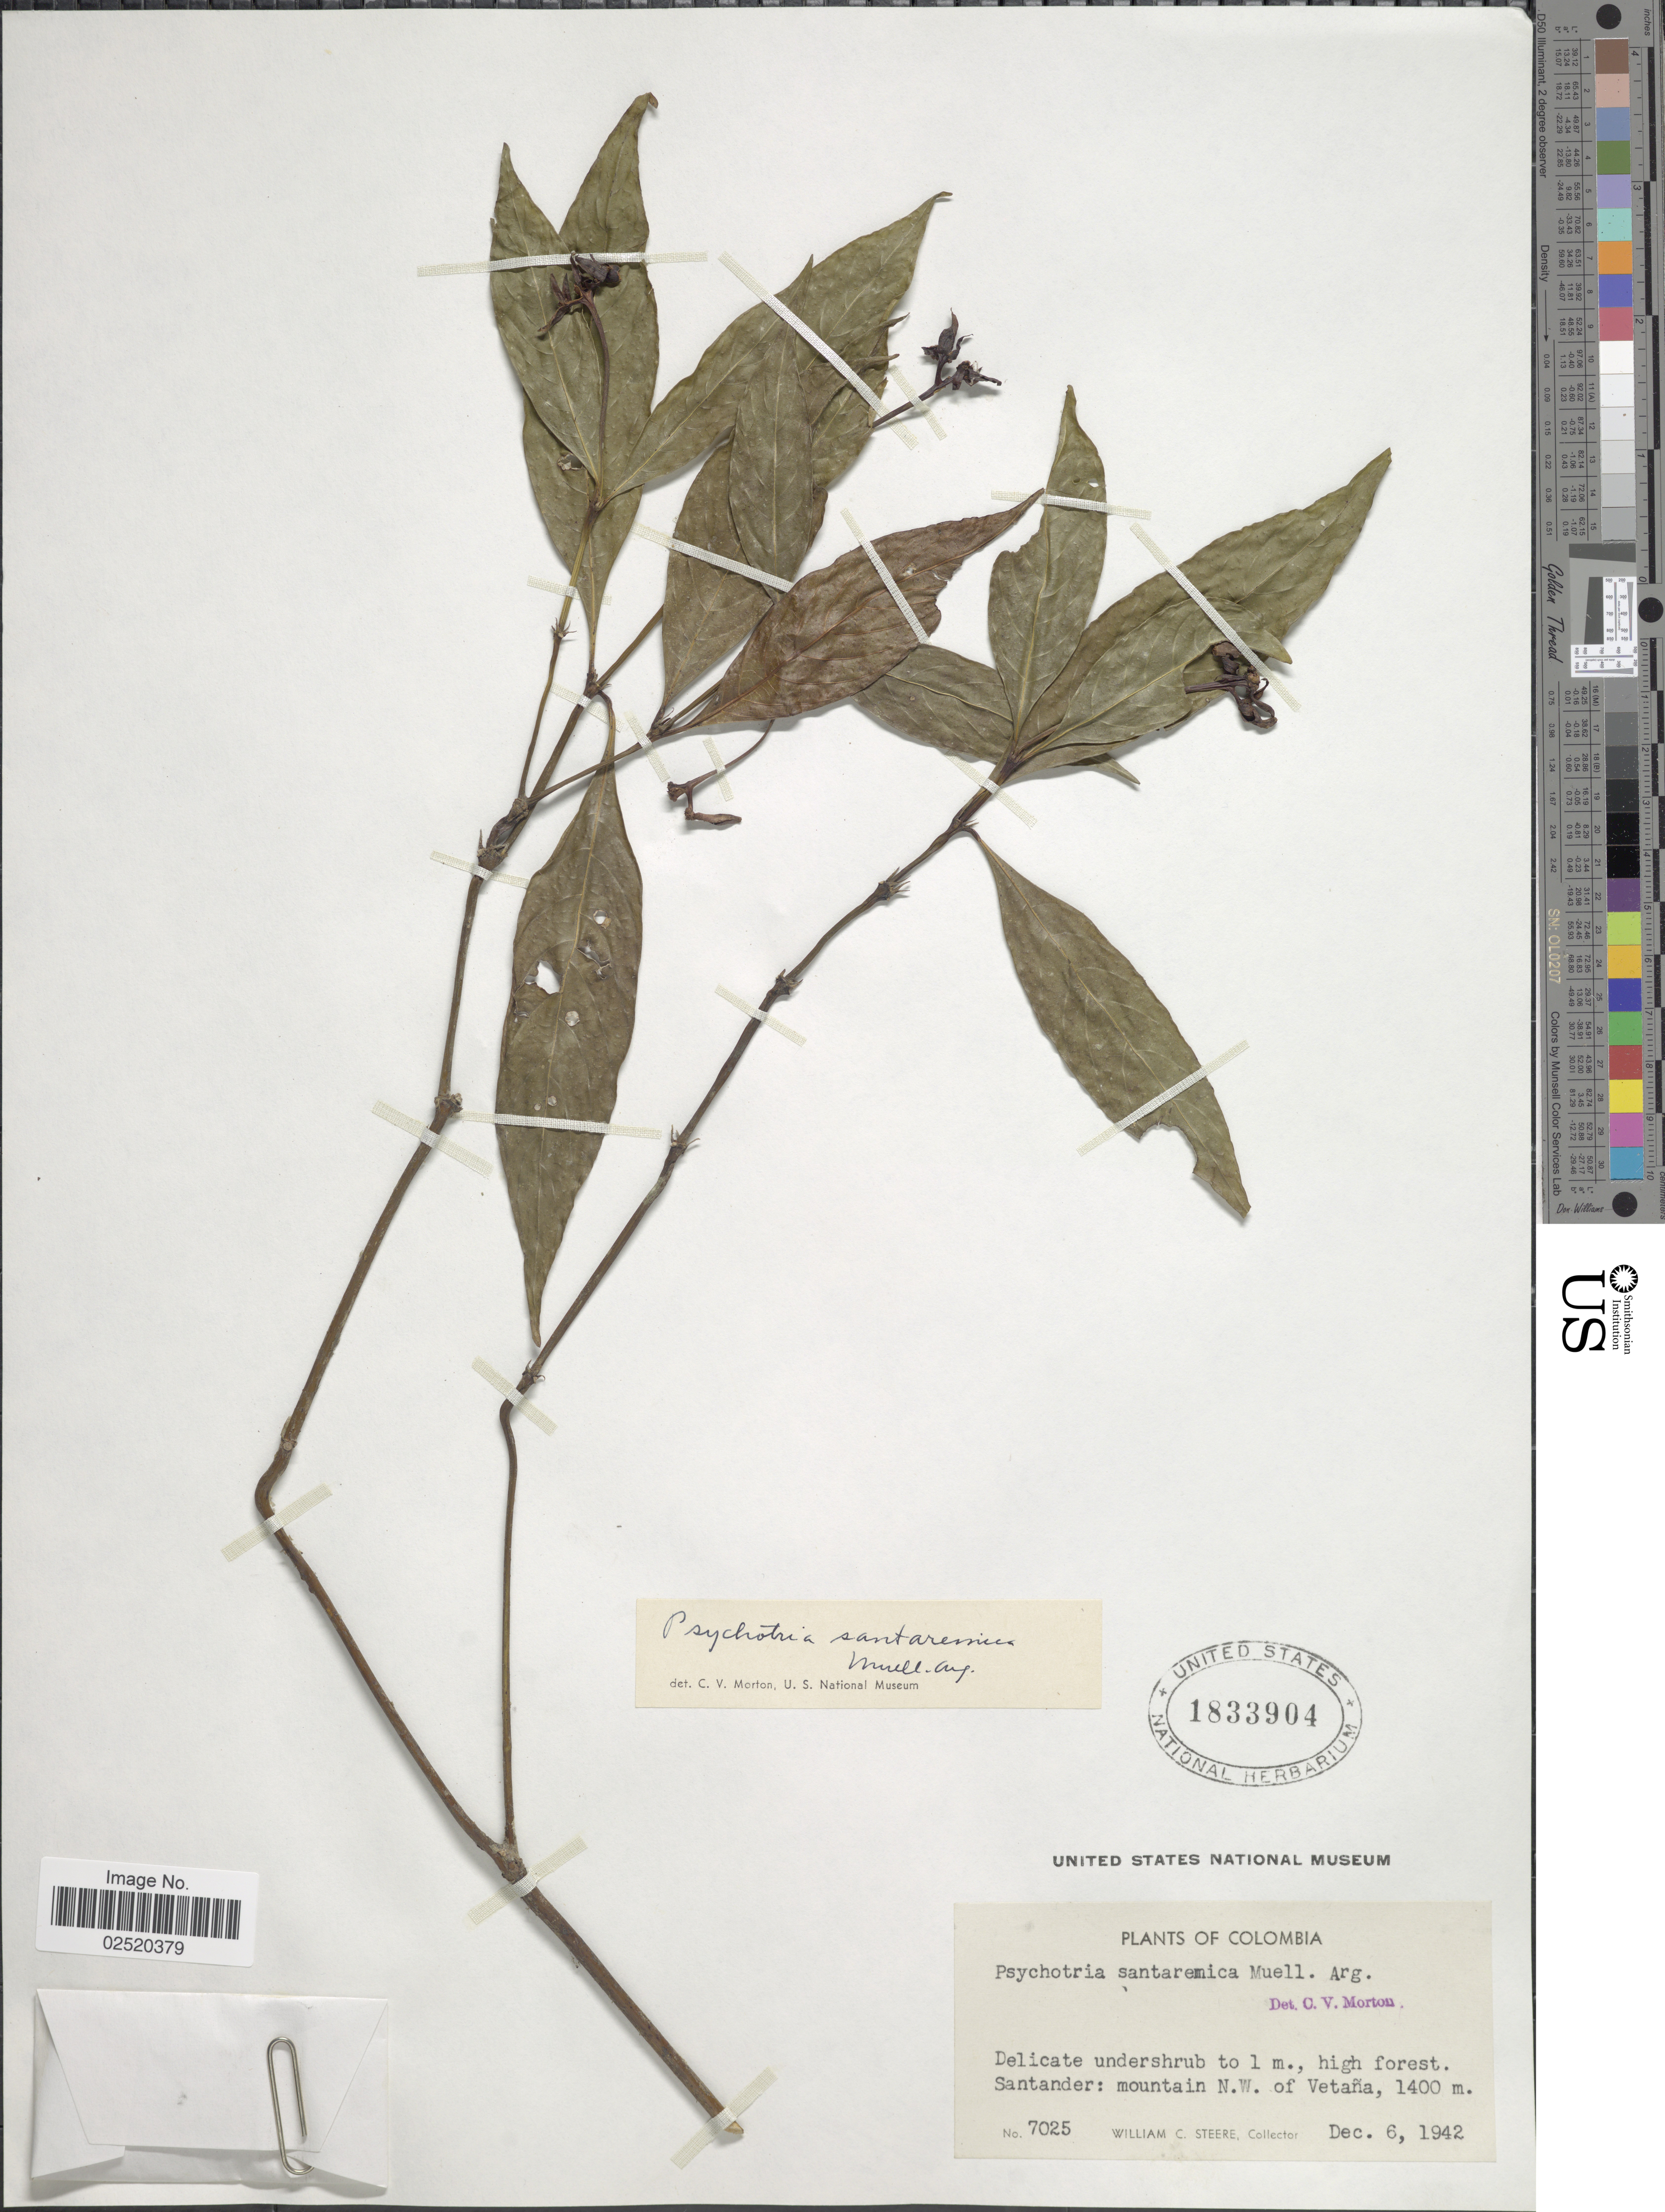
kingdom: Plantae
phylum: Tracheophyta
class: Magnoliopsida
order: Gentianales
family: Rubiaceae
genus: Psychotria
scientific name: Psychotria santaremica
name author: Müll. Arg.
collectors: W. C. Steere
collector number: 7025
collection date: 1942-12-06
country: Colombia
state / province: Santander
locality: Santander: mountain N.W. of Vetana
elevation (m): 1400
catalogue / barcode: US 1833904